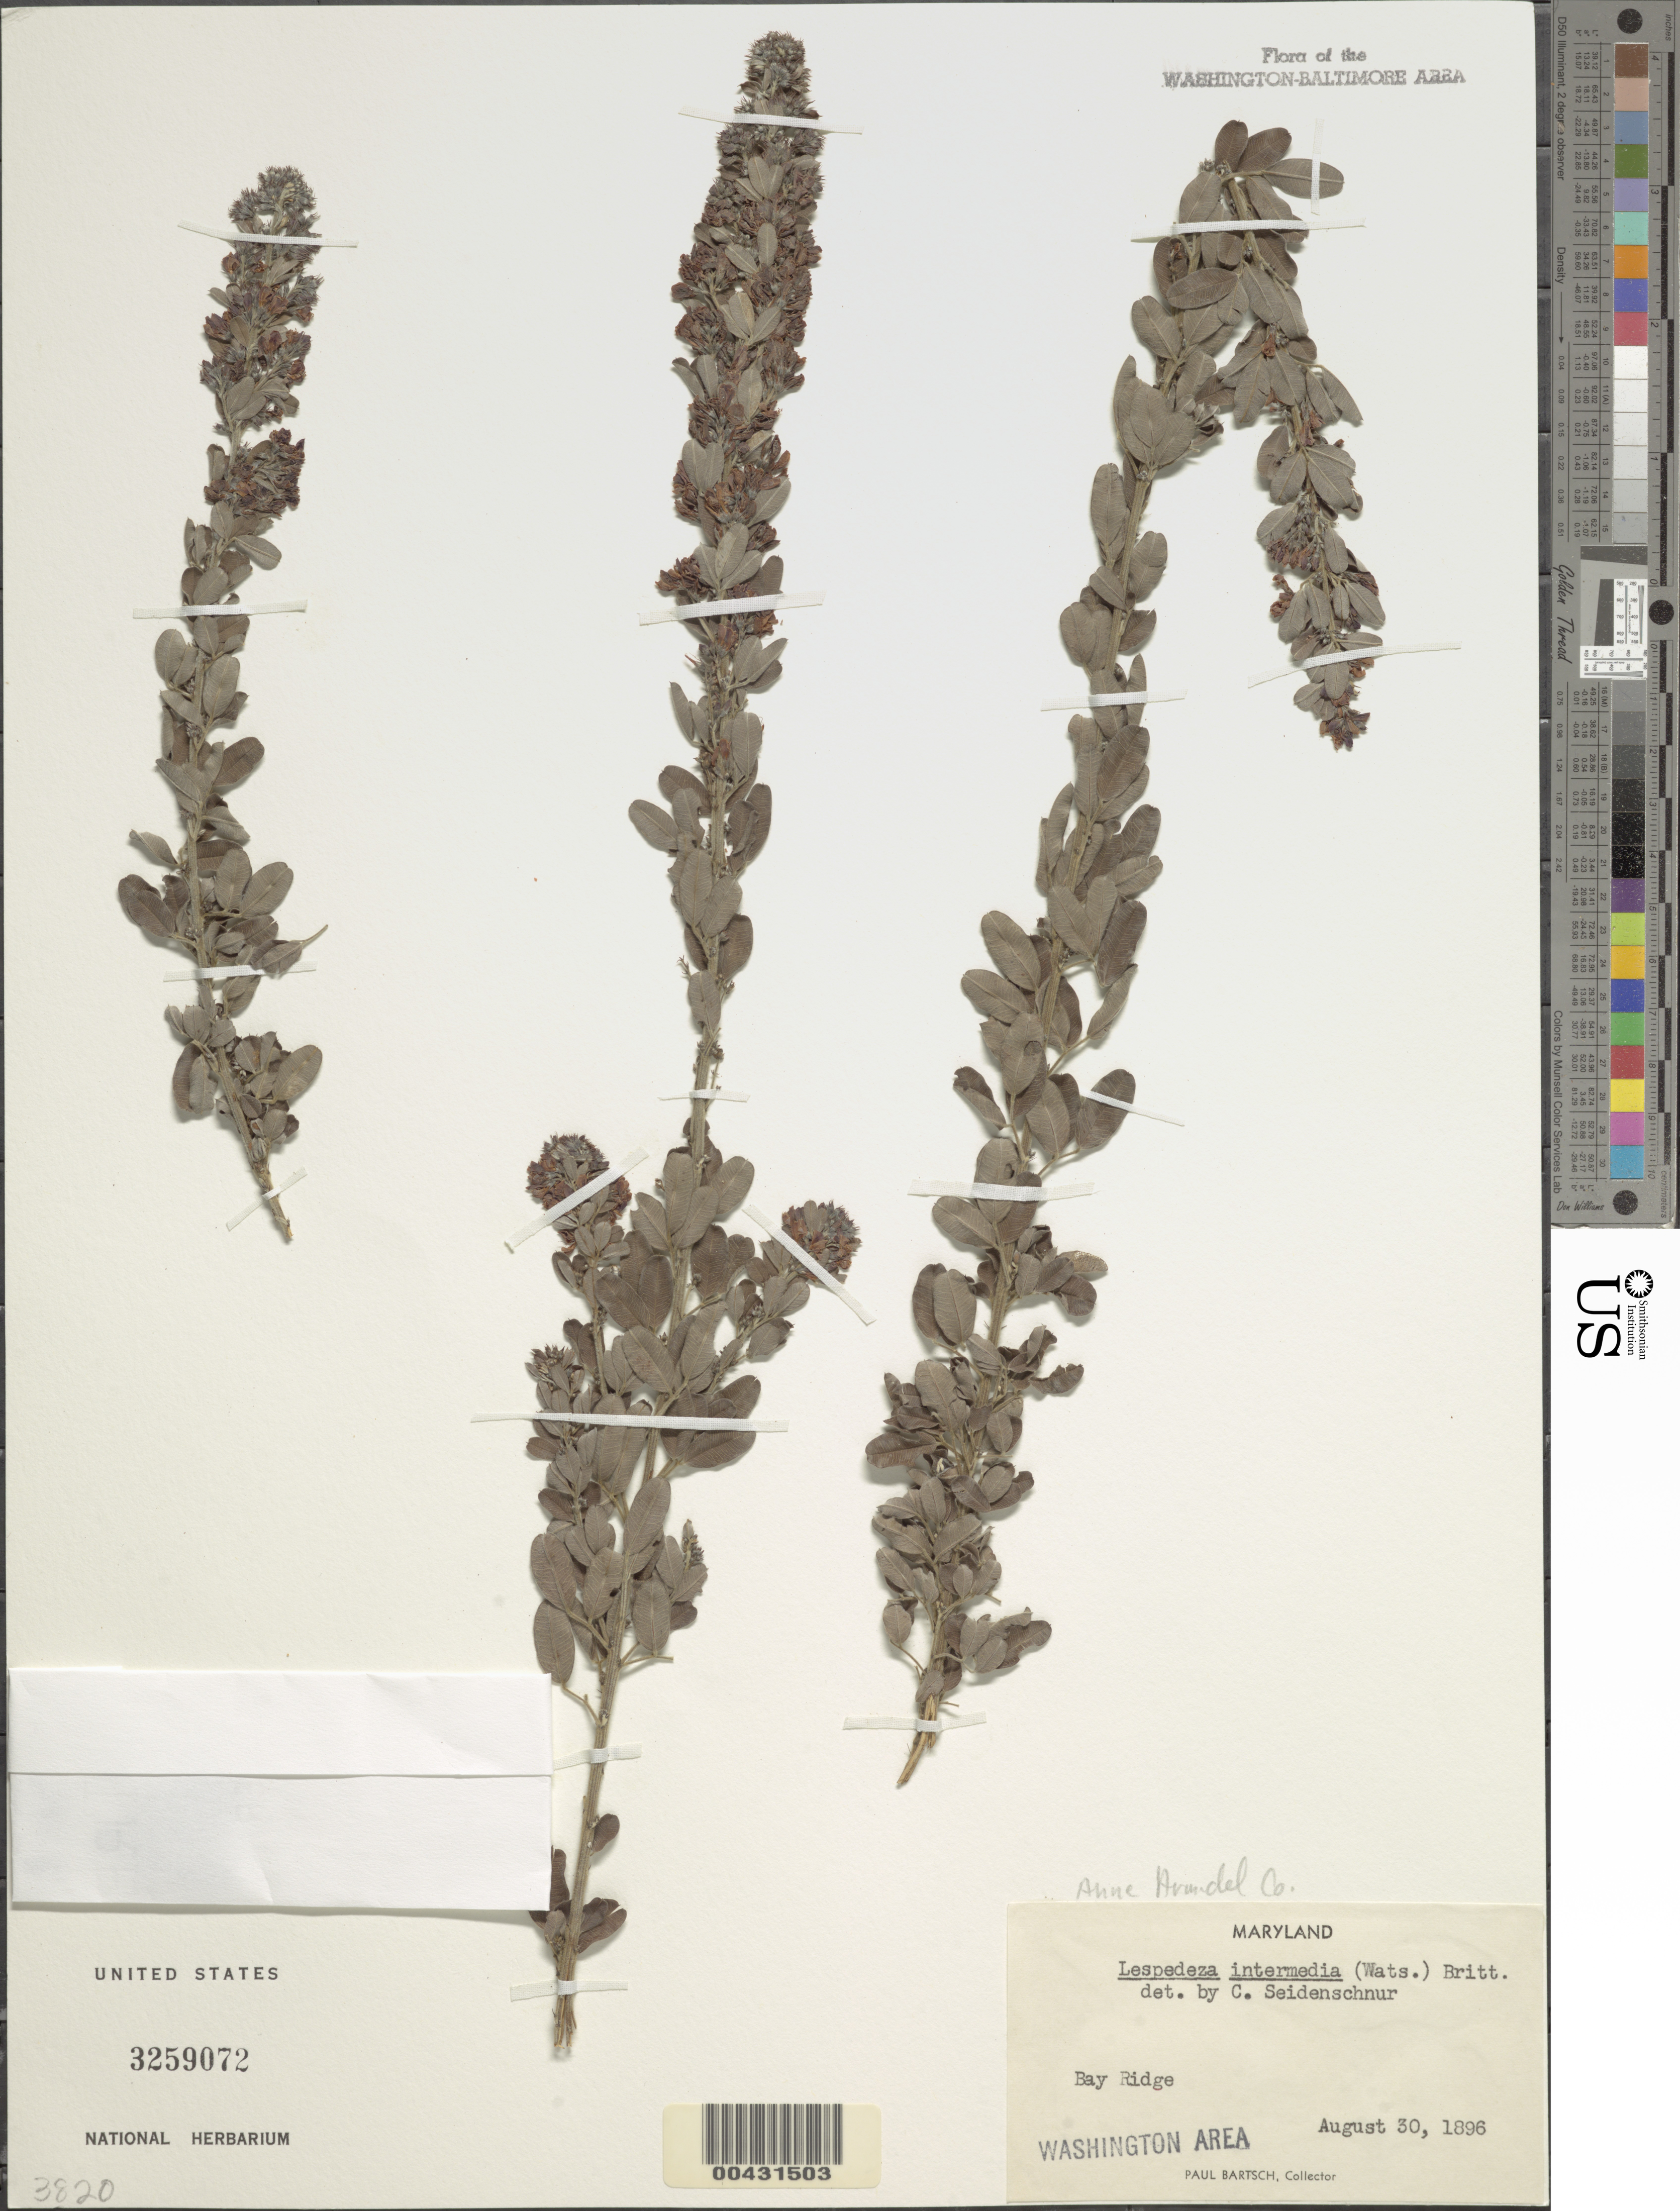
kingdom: Plantae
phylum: Tracheophyta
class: Magnoliopsida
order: Fabales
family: Fabaceae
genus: Lespedeza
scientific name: Lespedeza intermedia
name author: (S. Watson) Britton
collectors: P. Bartsch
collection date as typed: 30 Aug 1896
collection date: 1896-08-30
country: United States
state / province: Maryland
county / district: Anne Arundel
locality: Bay Ridge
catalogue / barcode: US 3259072